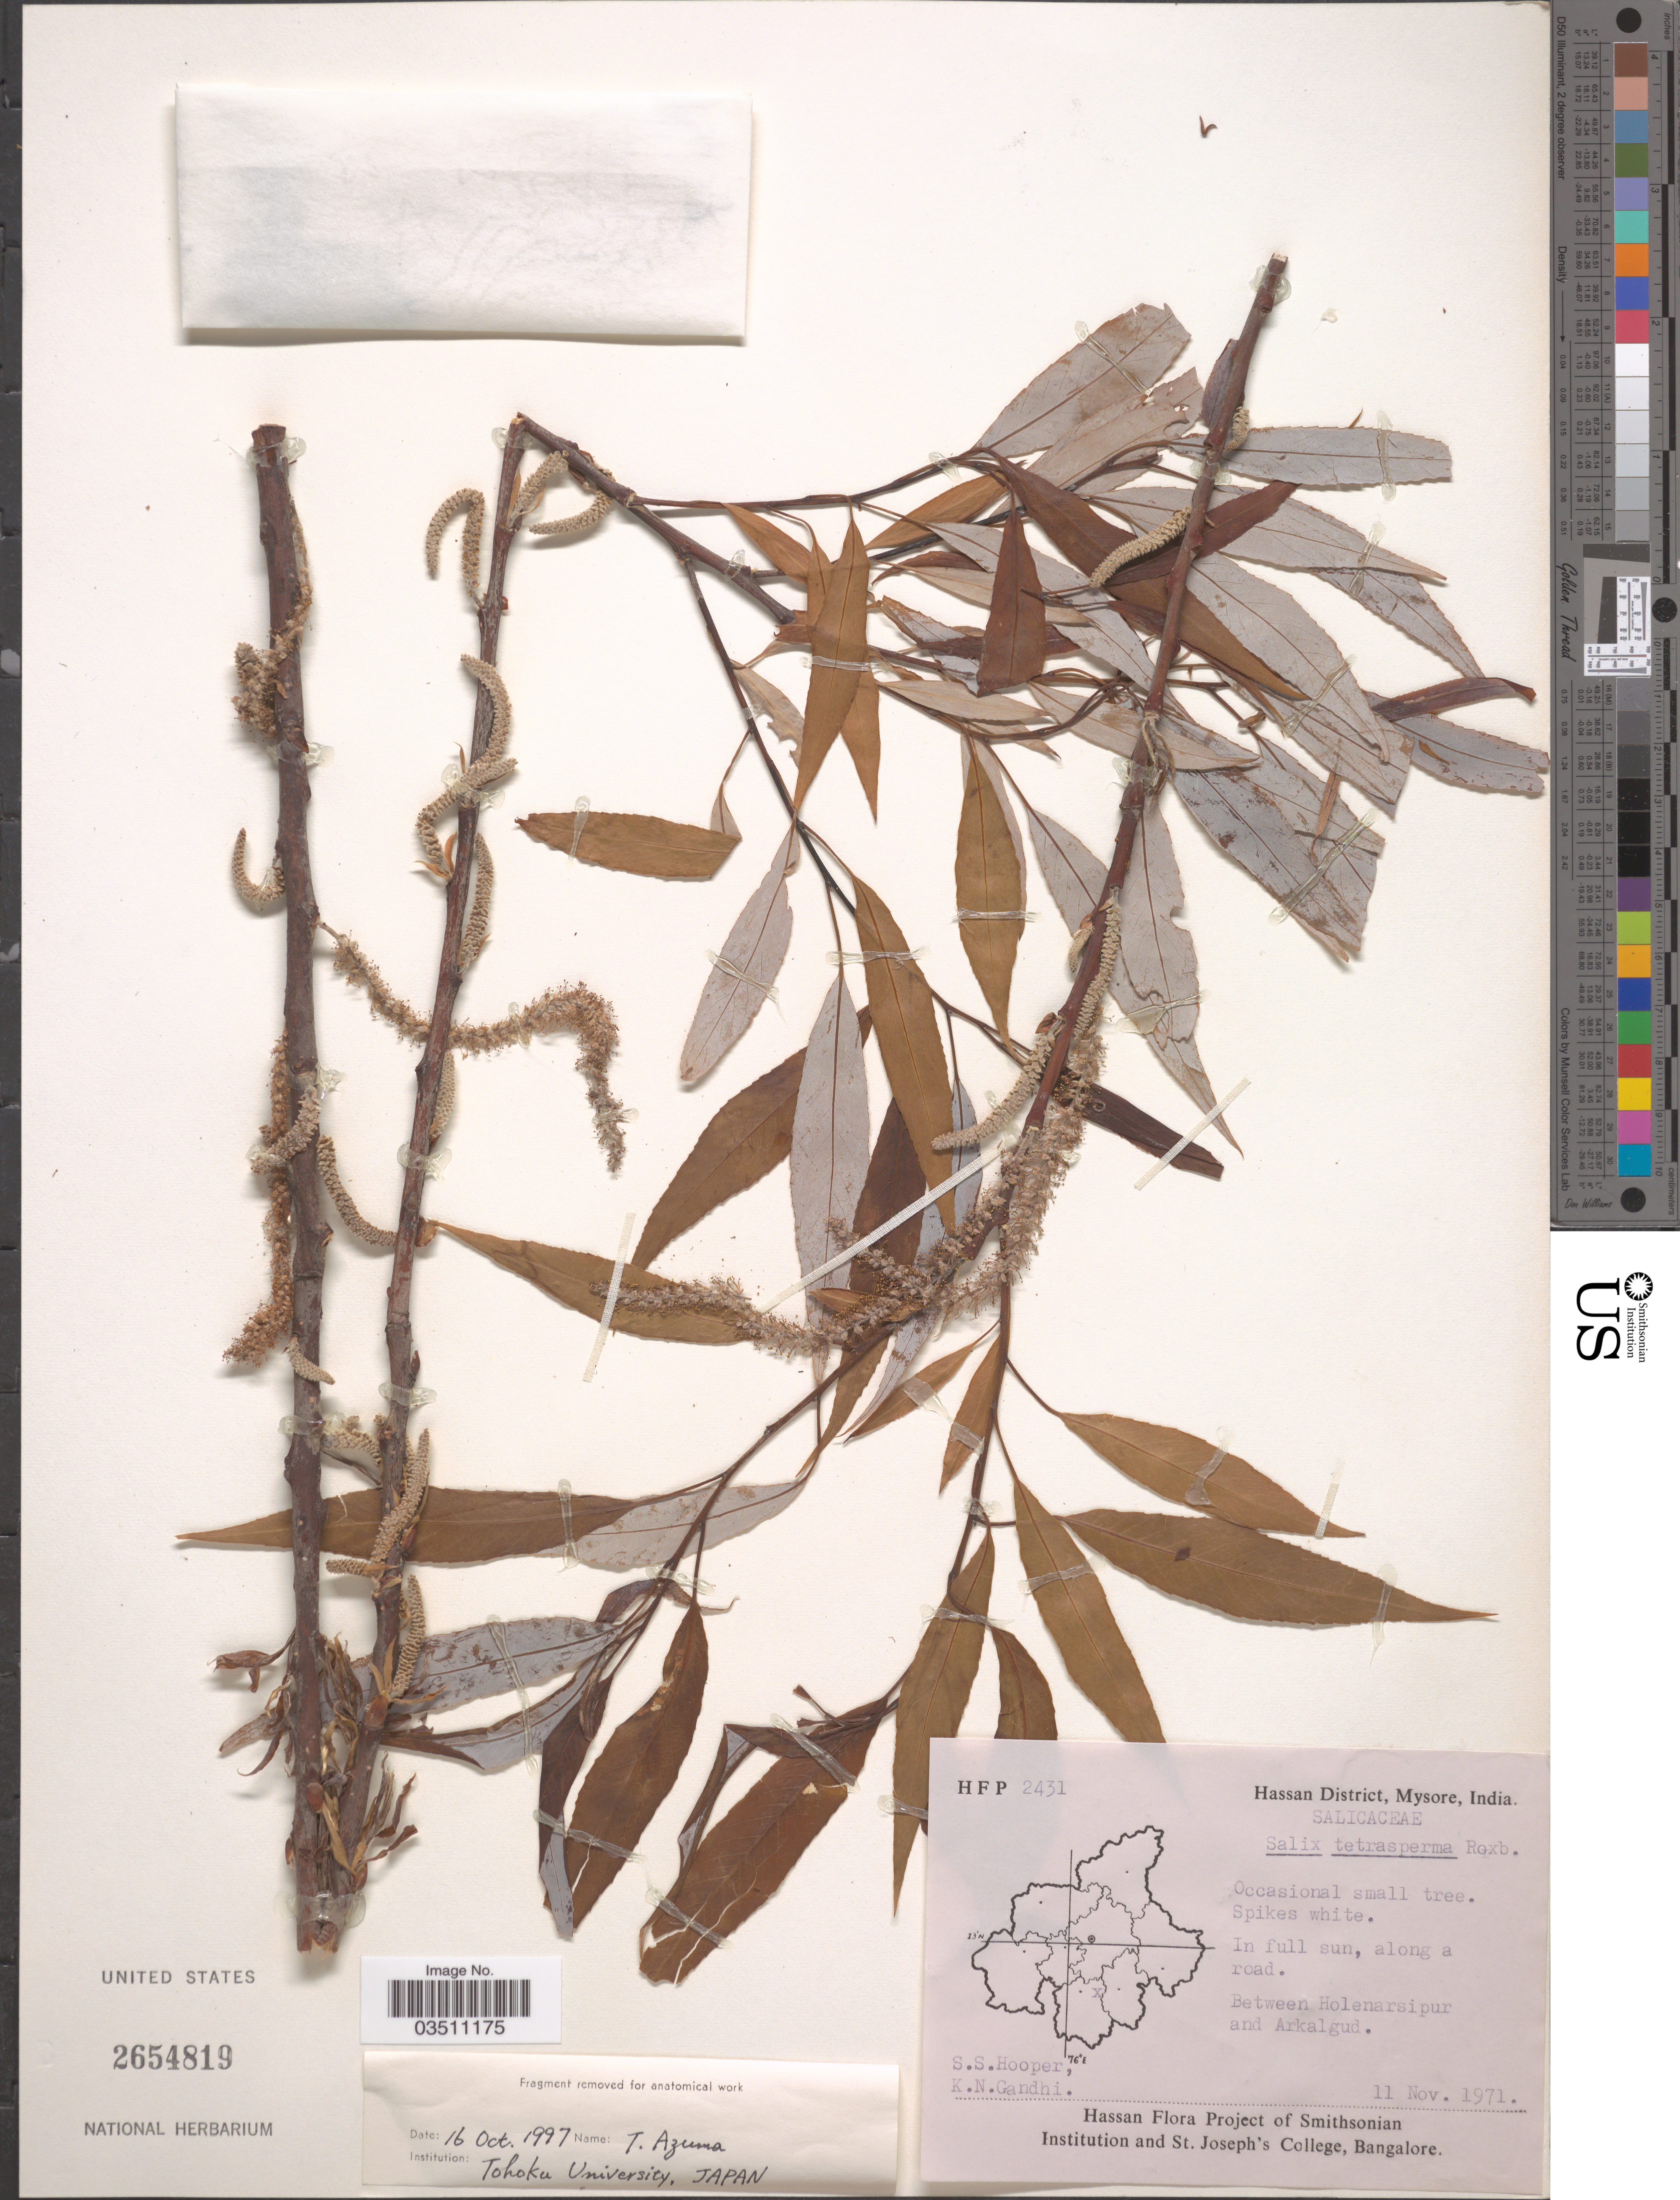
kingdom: Plantae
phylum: Tracheophyta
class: Magnoliopsida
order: Malpighiales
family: Salicaceae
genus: Salix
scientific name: Salix tetrasperma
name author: Roxb.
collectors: S. S. Hooper & K. N. Gandhi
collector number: HFP2431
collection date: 1971-11-11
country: India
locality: Hassan District, Mysore. Between Holenarsipur and Arkalgud.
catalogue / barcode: US 2654819